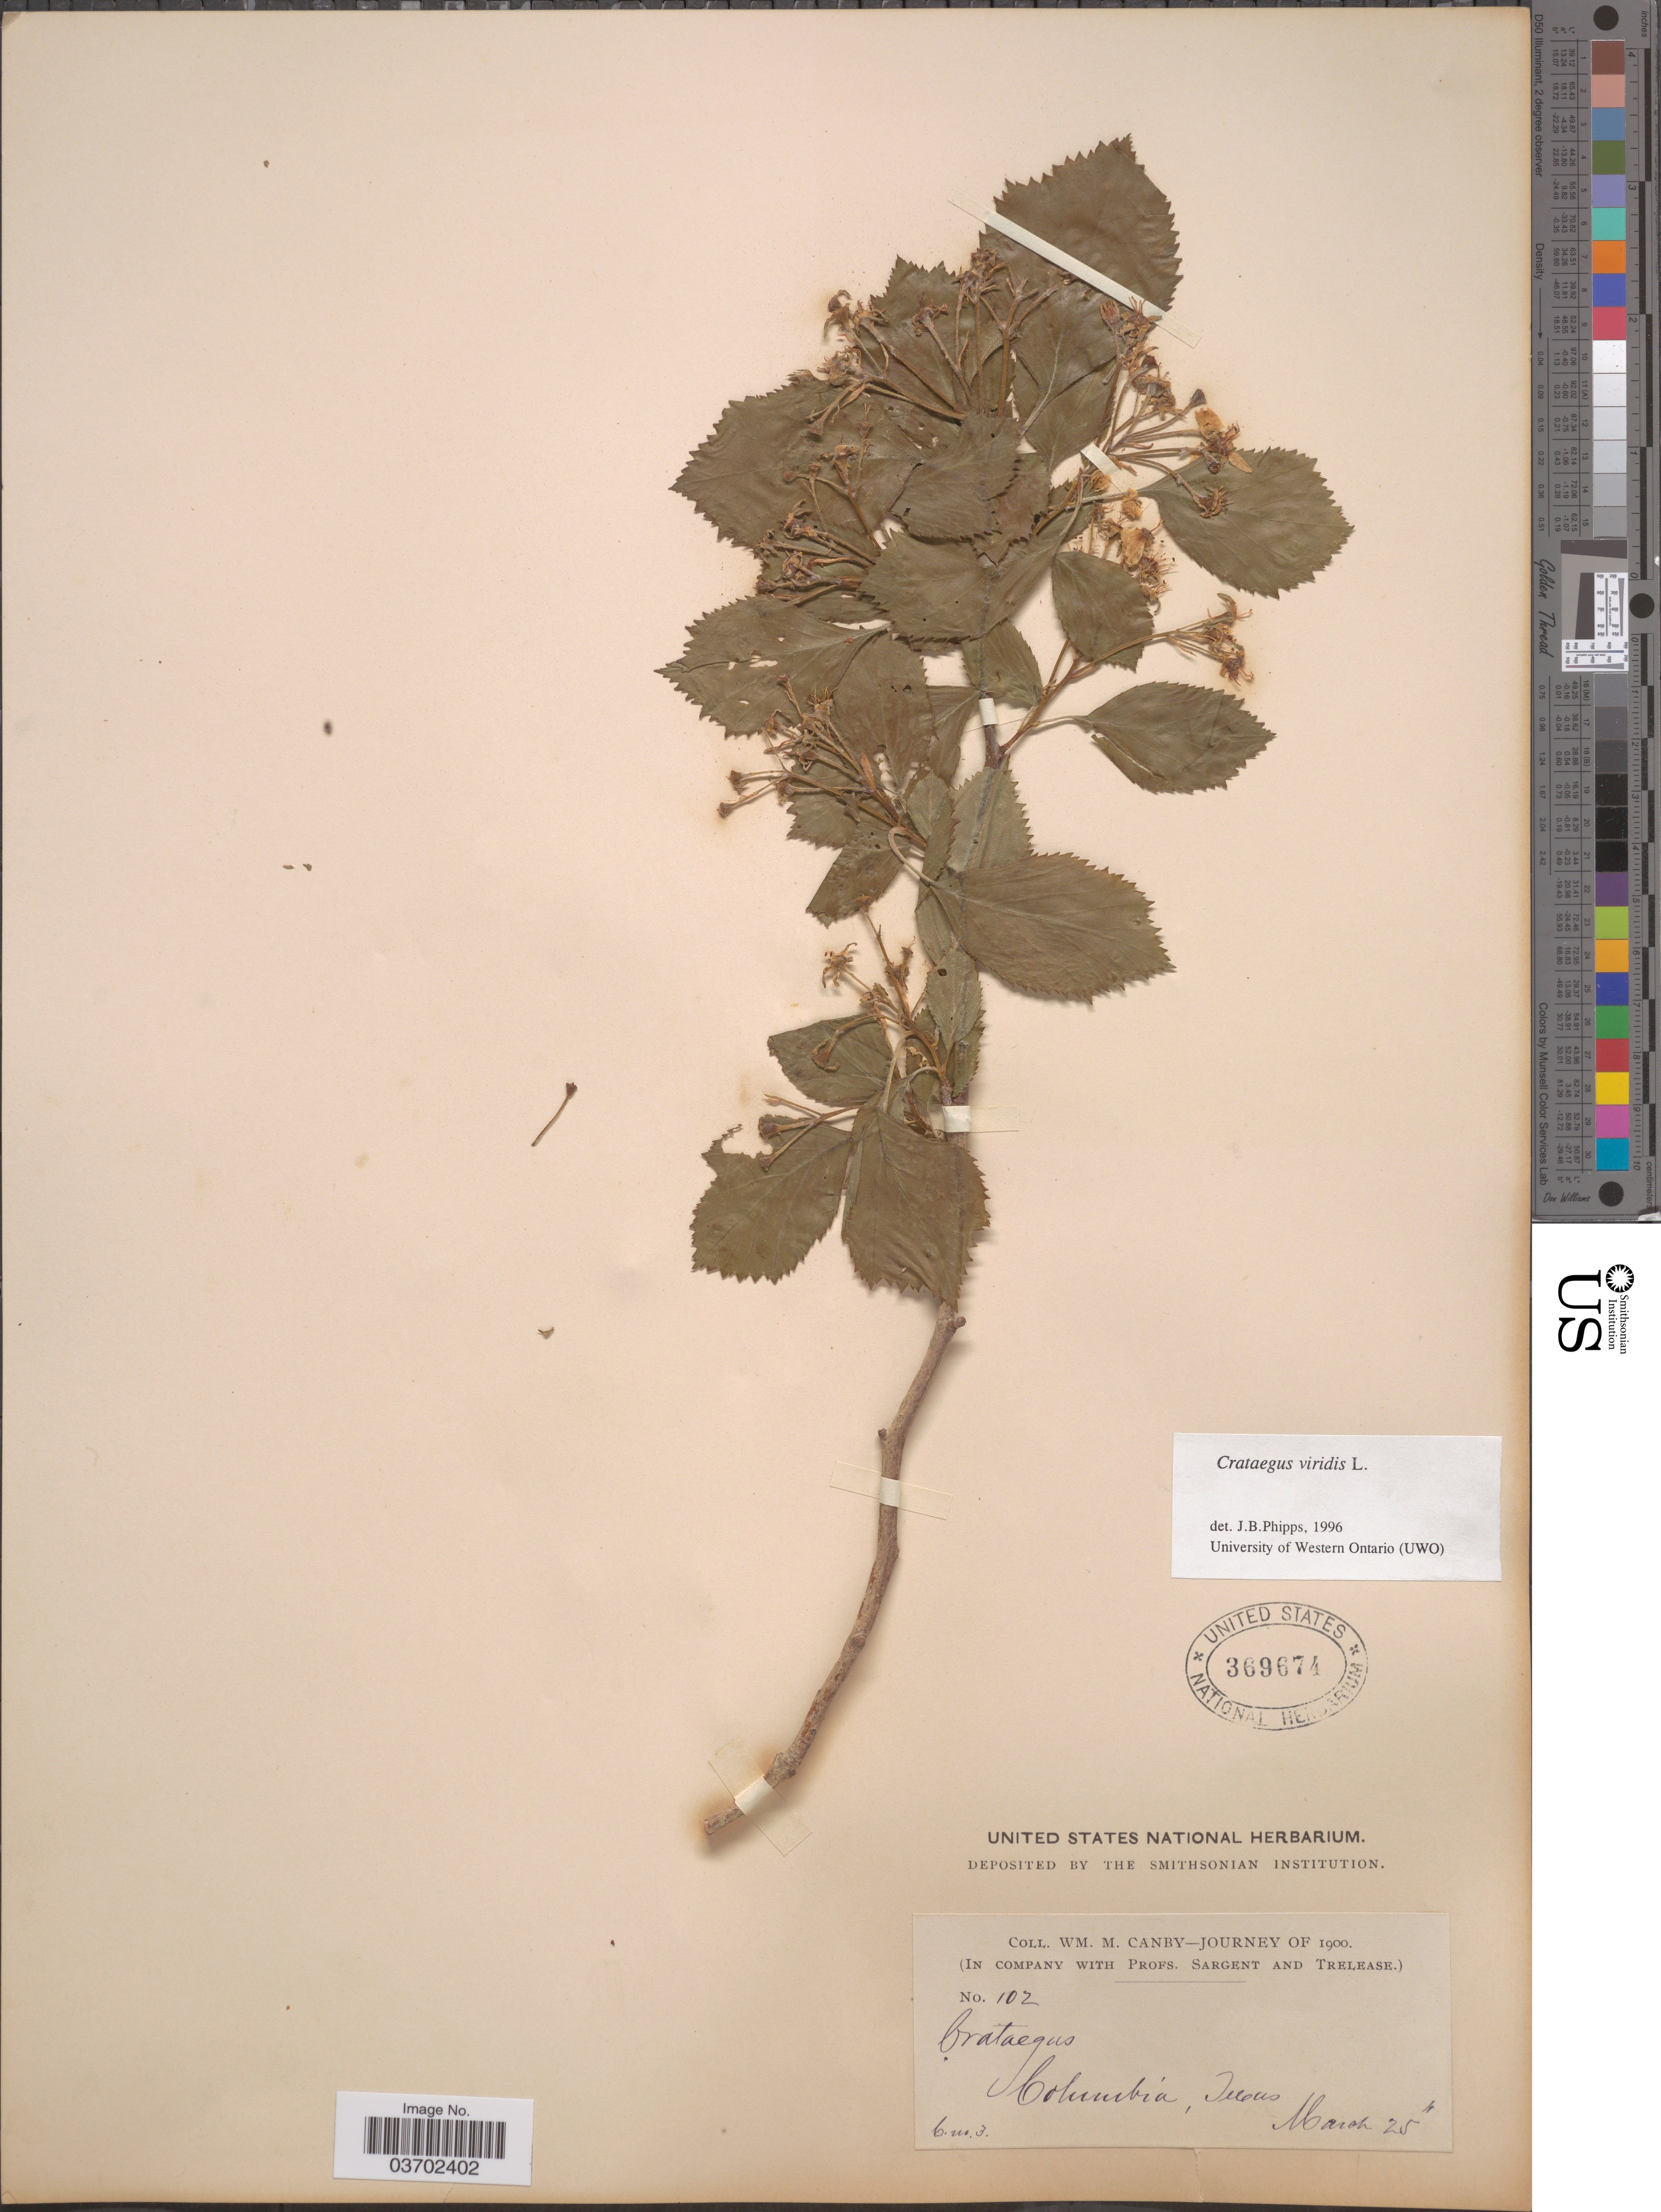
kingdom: Plantae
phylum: Tracheophyta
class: Magnoliopsida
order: Rosales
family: Rosaceae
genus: Crataegus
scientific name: Crataegus viridis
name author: L.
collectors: W. M. Canby, C. S. Sargent & J. Muir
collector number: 102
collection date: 1900-03-25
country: United States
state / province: Texas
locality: Columbia.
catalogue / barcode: US 369674